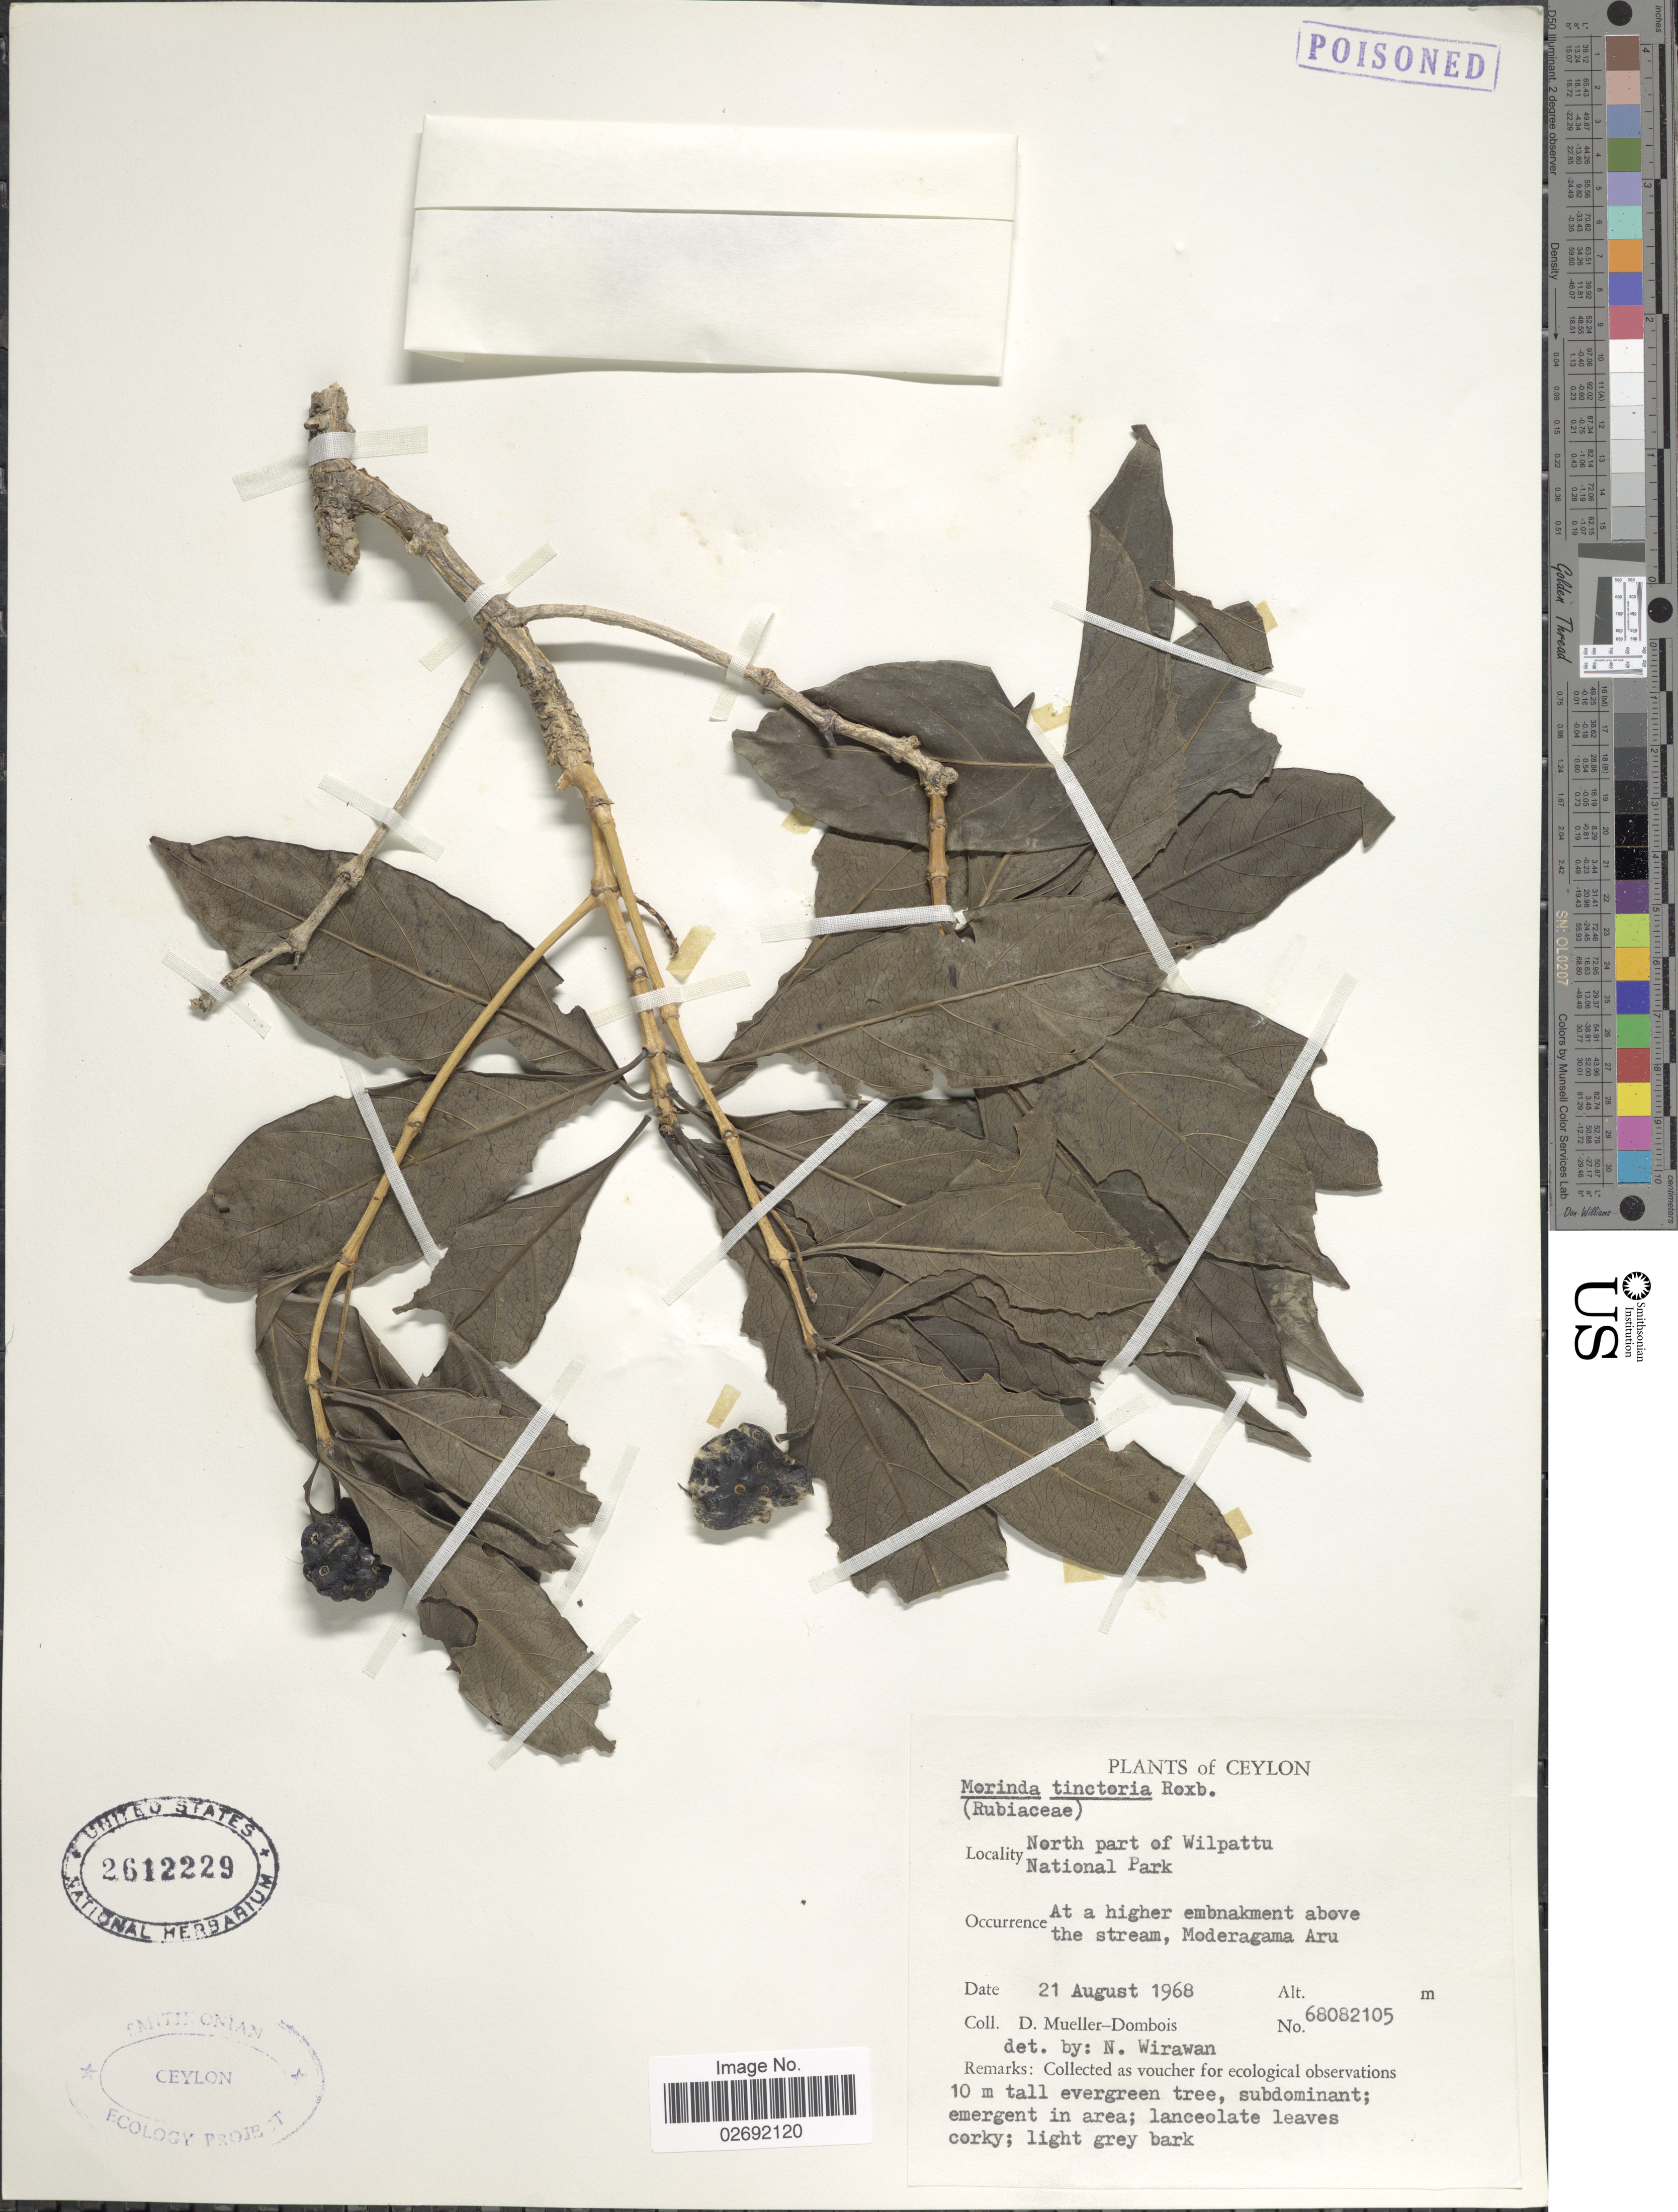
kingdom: Plantae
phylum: Tracheophyta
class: Magnoliopsida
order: Gentianales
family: Rubiaceae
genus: Morinda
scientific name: Morinda coreia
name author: Buch.-Ham.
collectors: D. Mueller-Dombois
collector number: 68082105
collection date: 1968-08-21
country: Sri Lanka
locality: Ceylon, North part of Wilpattu National Park, At a higher embnakment above the stream, Moderagama Aru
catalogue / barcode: US 2612229